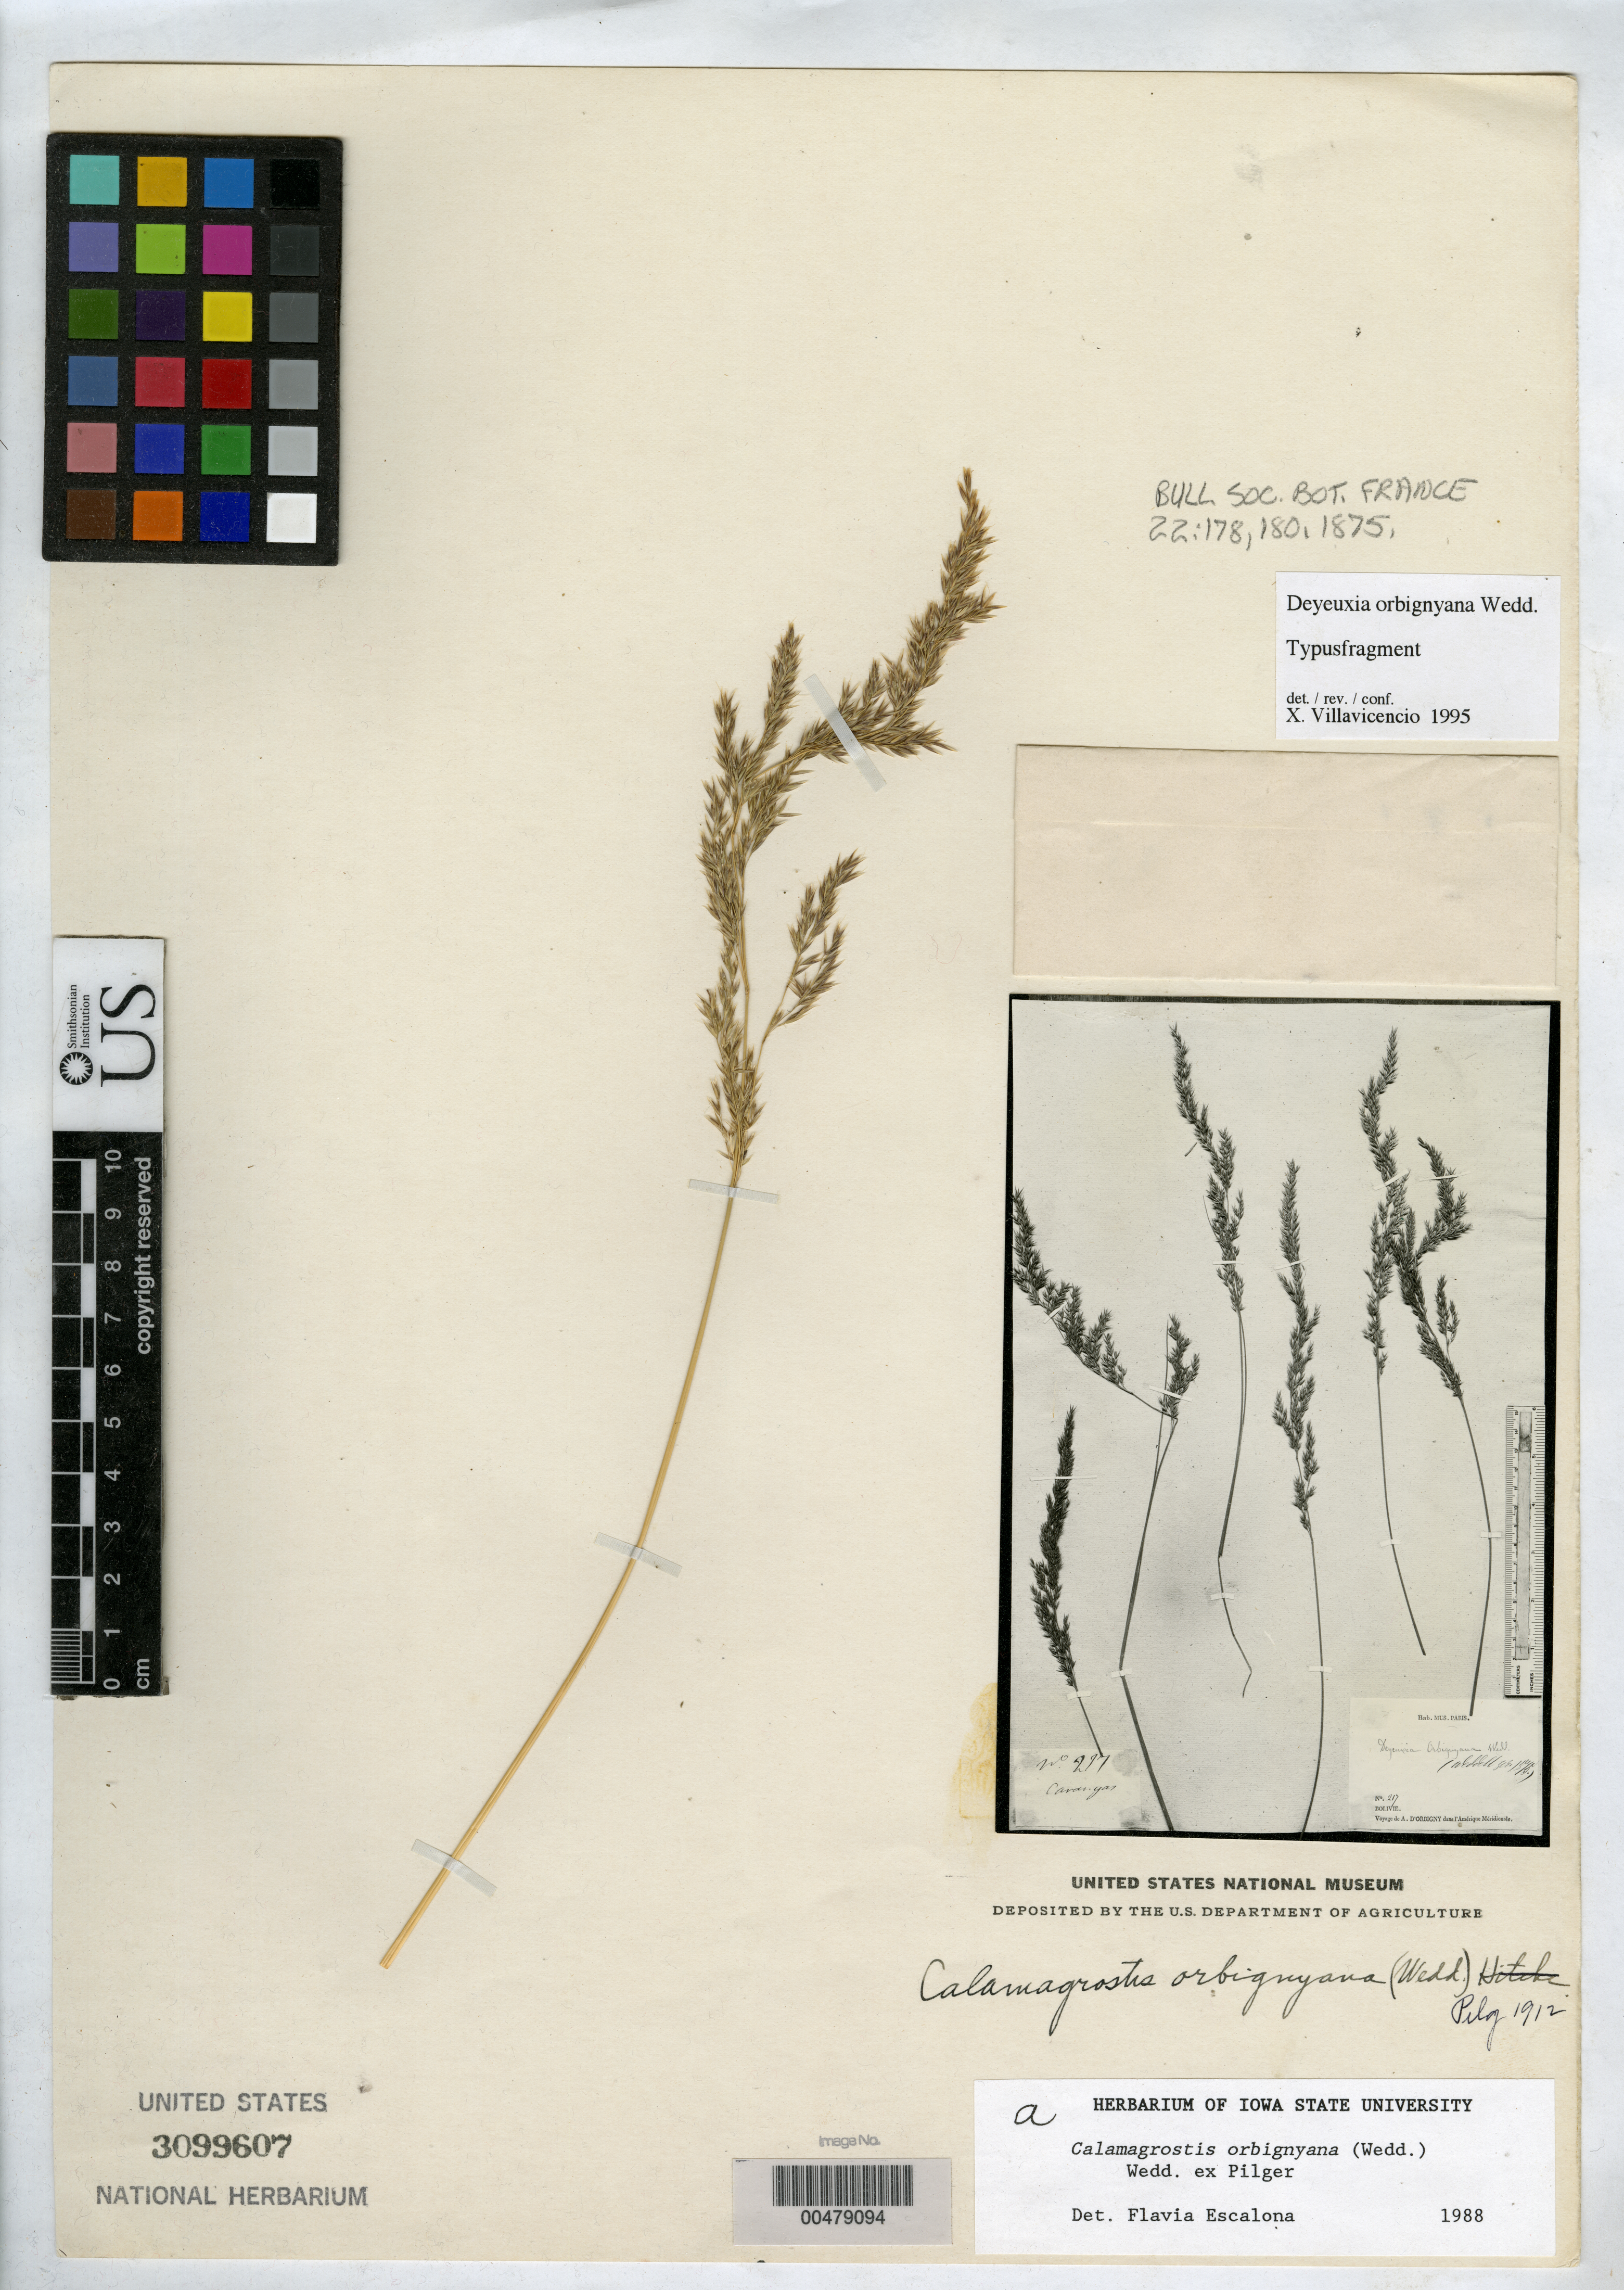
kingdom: Plantae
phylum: Tracheophyta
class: Liliopsida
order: Poales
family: Poaceae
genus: Deyeuxia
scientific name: Deyeuxia orbignyana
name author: Wedd.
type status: Type Fragment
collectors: A. Orbigny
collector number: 217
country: Bolivia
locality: Carangas.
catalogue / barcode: US 3099607